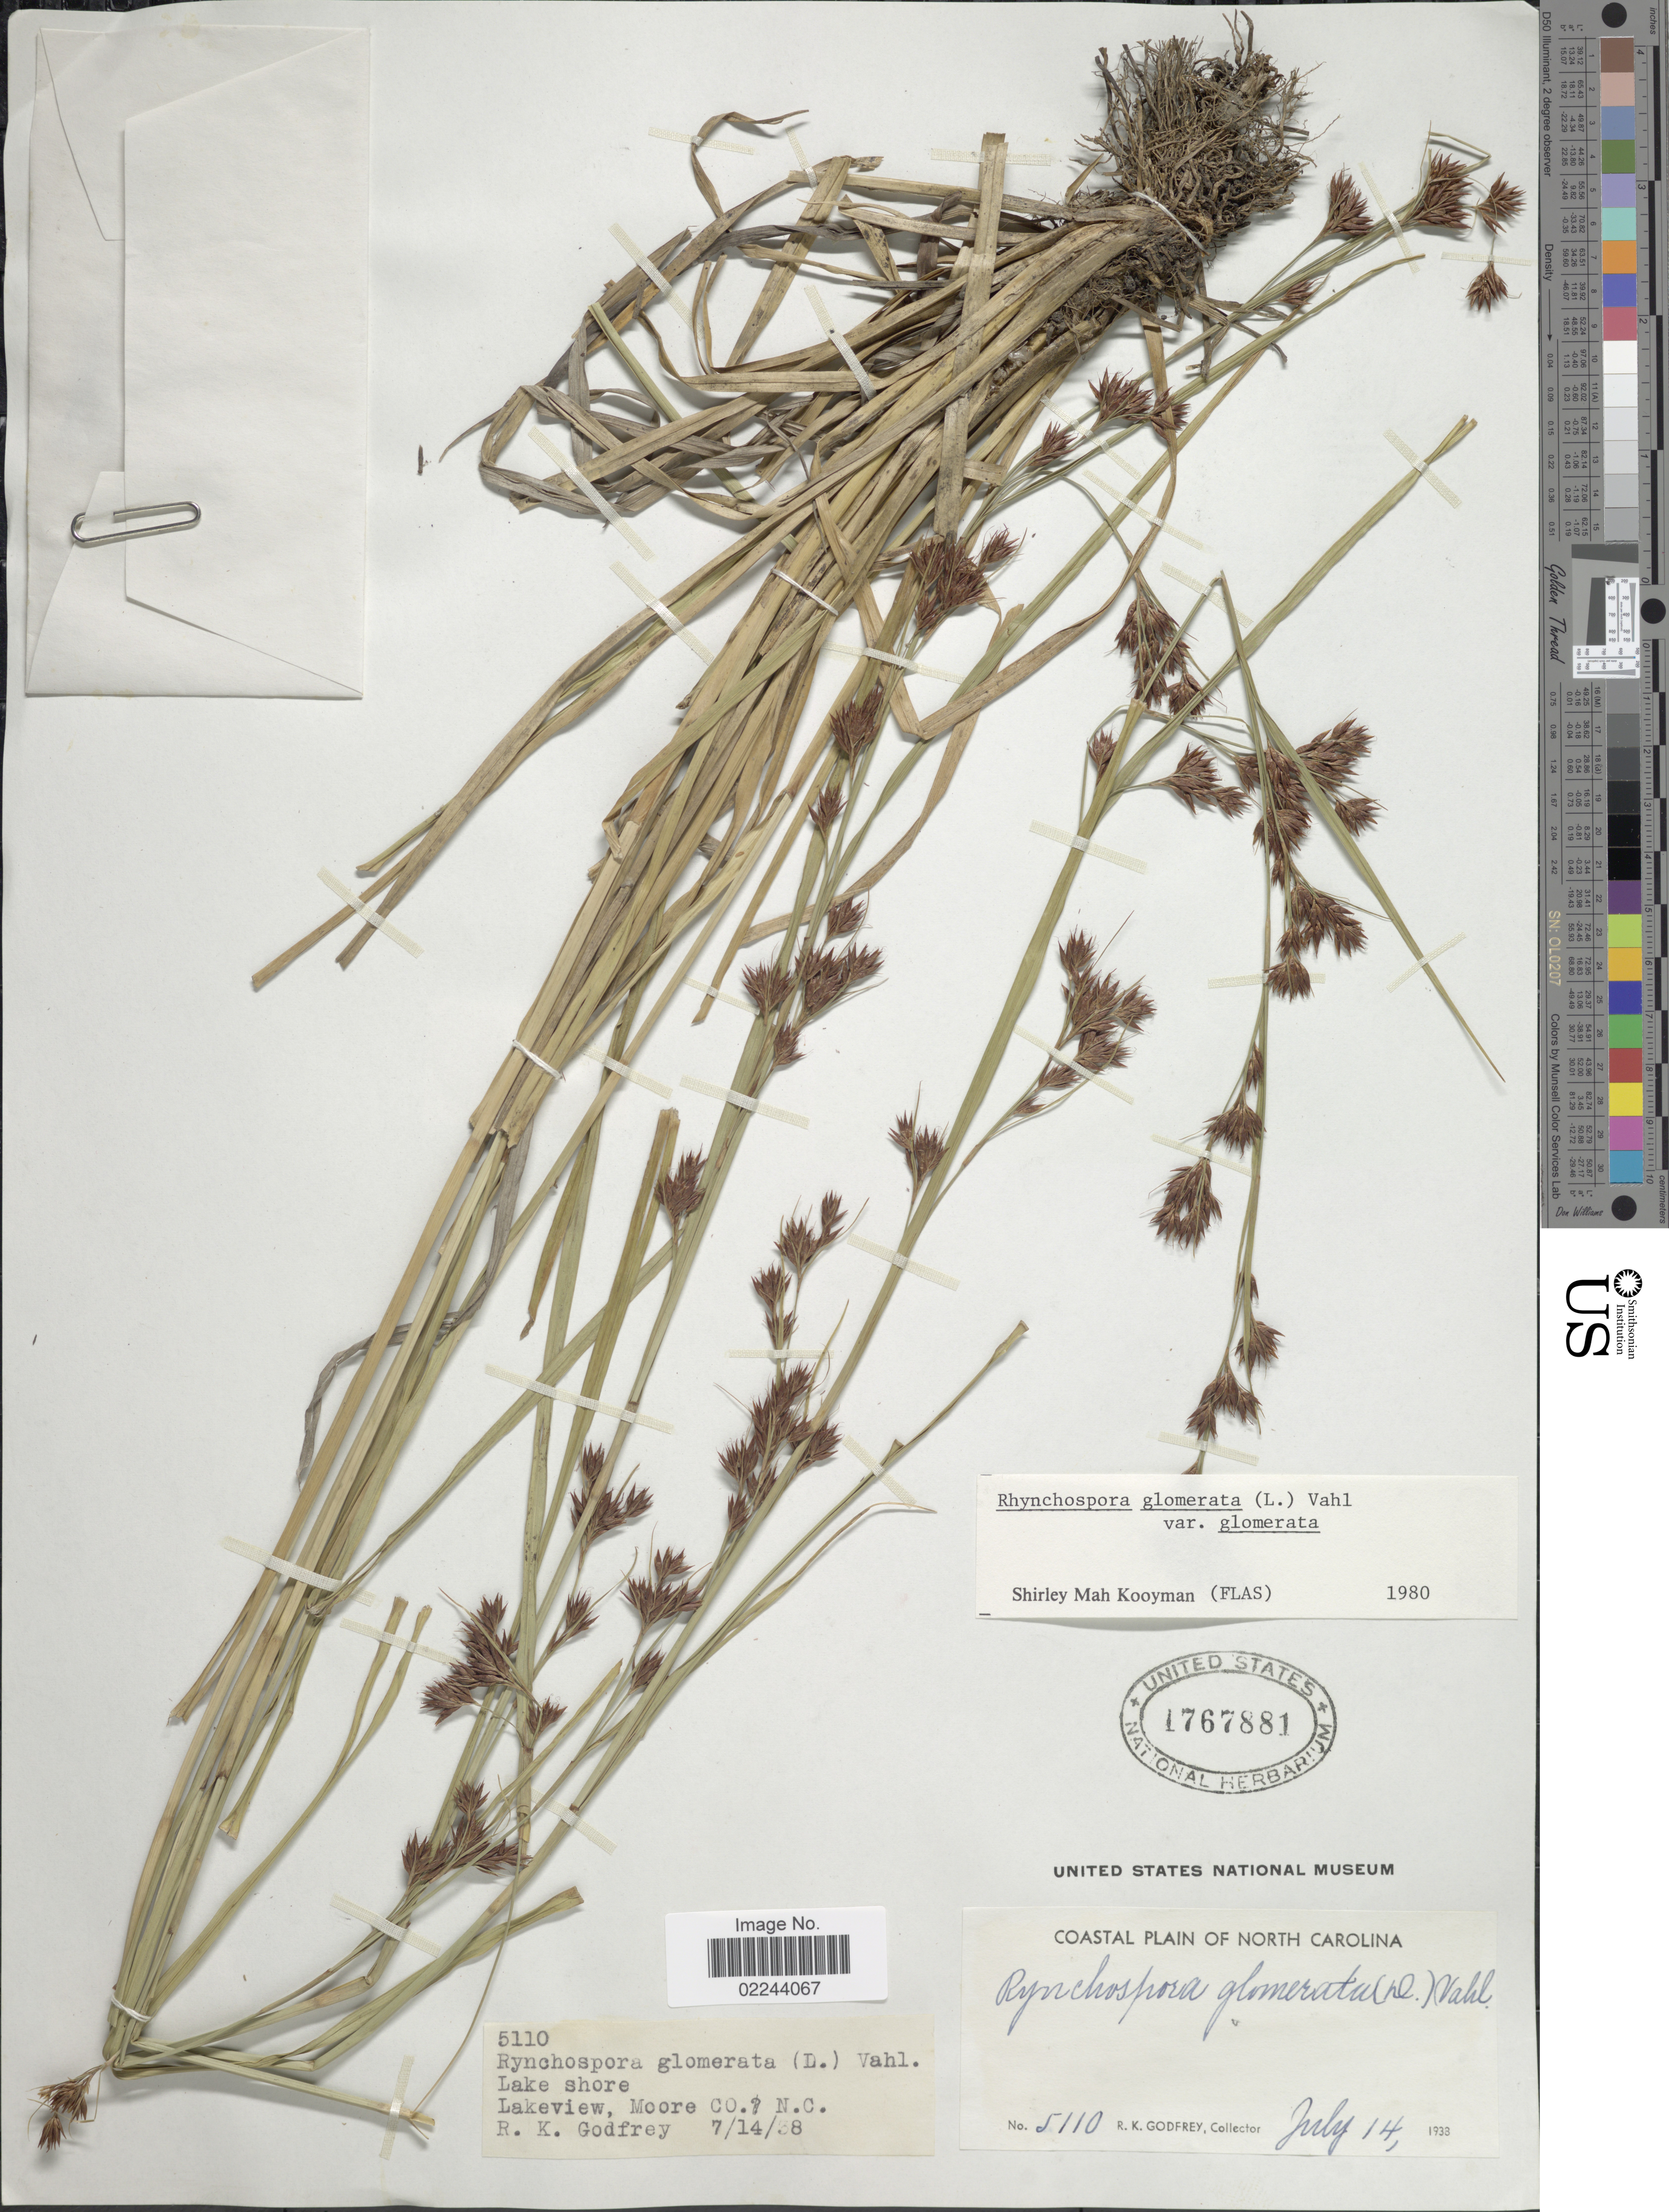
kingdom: Plantae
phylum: Tracheophyta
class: Liliopsida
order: Poales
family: Cyperaceae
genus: Rhynchospora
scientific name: Rhynchospora glomerata var. glomerata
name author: (L.) Vahl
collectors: R. K. Godfrey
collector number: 5110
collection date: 1938-07-14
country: United States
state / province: North Carolina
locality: Lake shore, Lakeview, Moore Co, N.C.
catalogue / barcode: US 1767881